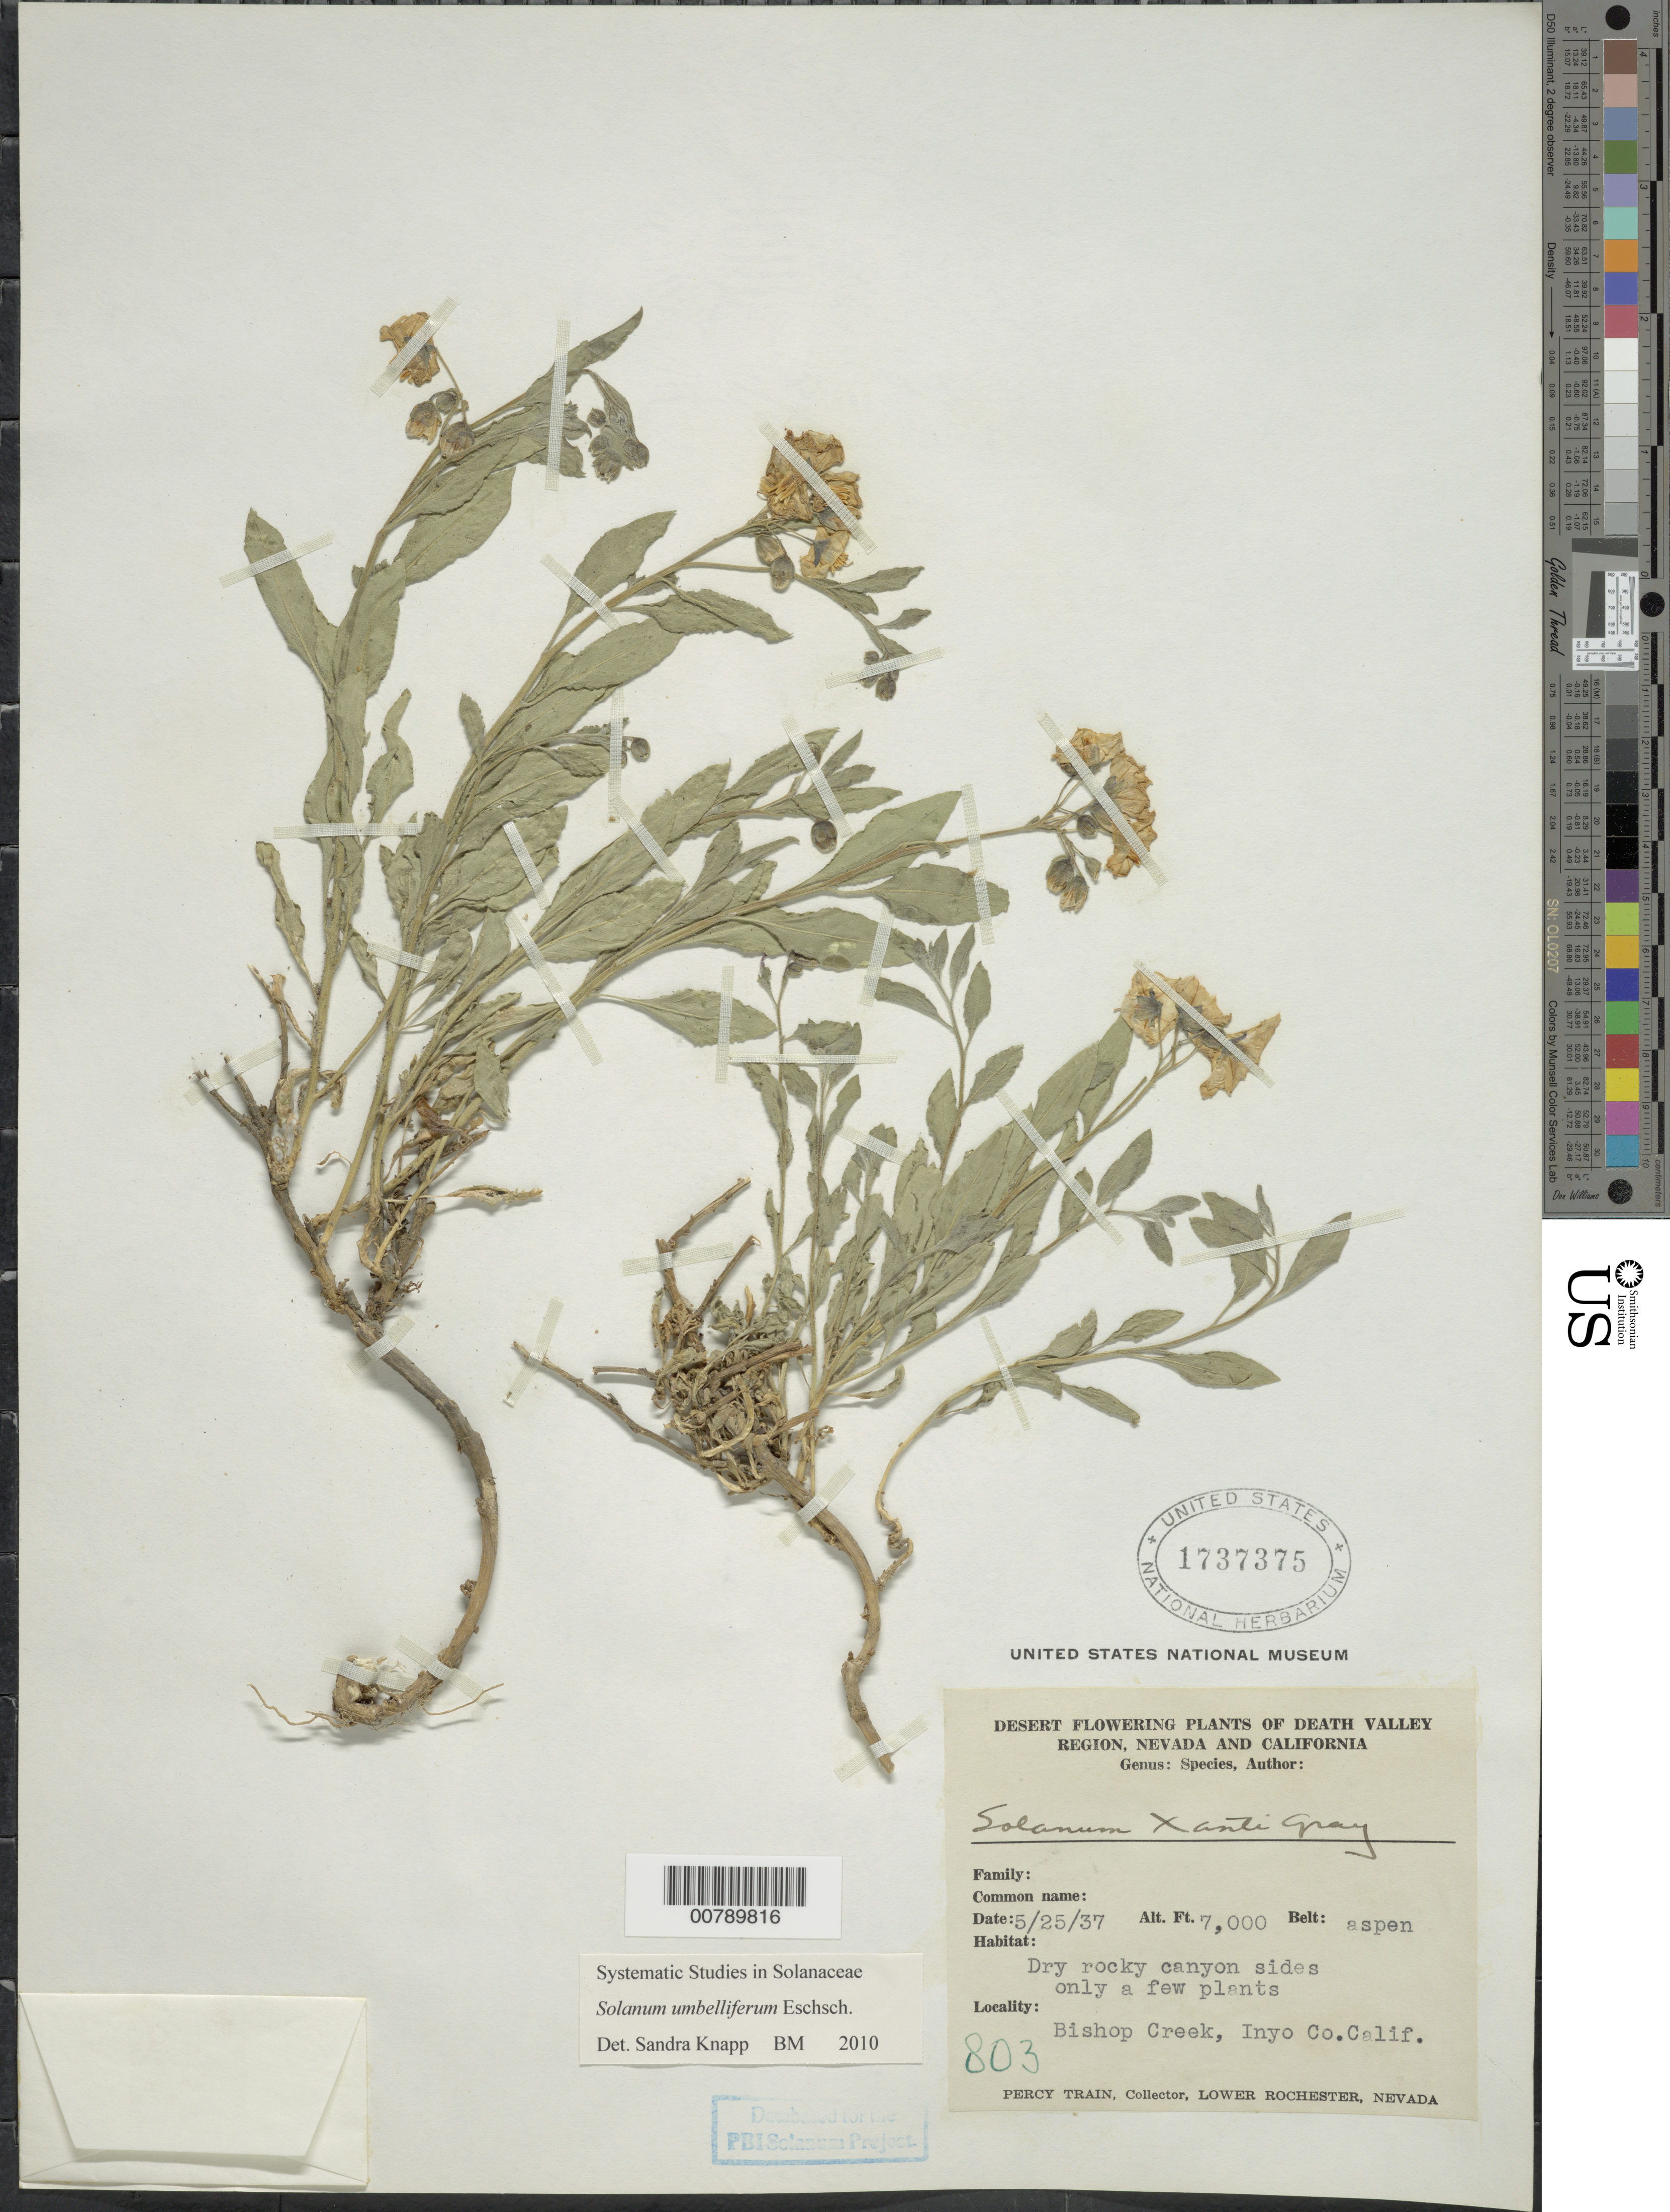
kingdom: Plantae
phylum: Tracheophyta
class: Magnoliopsida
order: Solanales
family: Solanaceae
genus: Solanum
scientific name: Solanum umbelliferum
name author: Eschsch.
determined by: Knapp, S. D.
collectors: P. Train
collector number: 803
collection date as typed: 25 May 1937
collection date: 1937-05-25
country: United States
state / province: California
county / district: Inyo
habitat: dry rocky canyon sides, only a few plants; aspen belt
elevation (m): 2134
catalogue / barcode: US 1737375